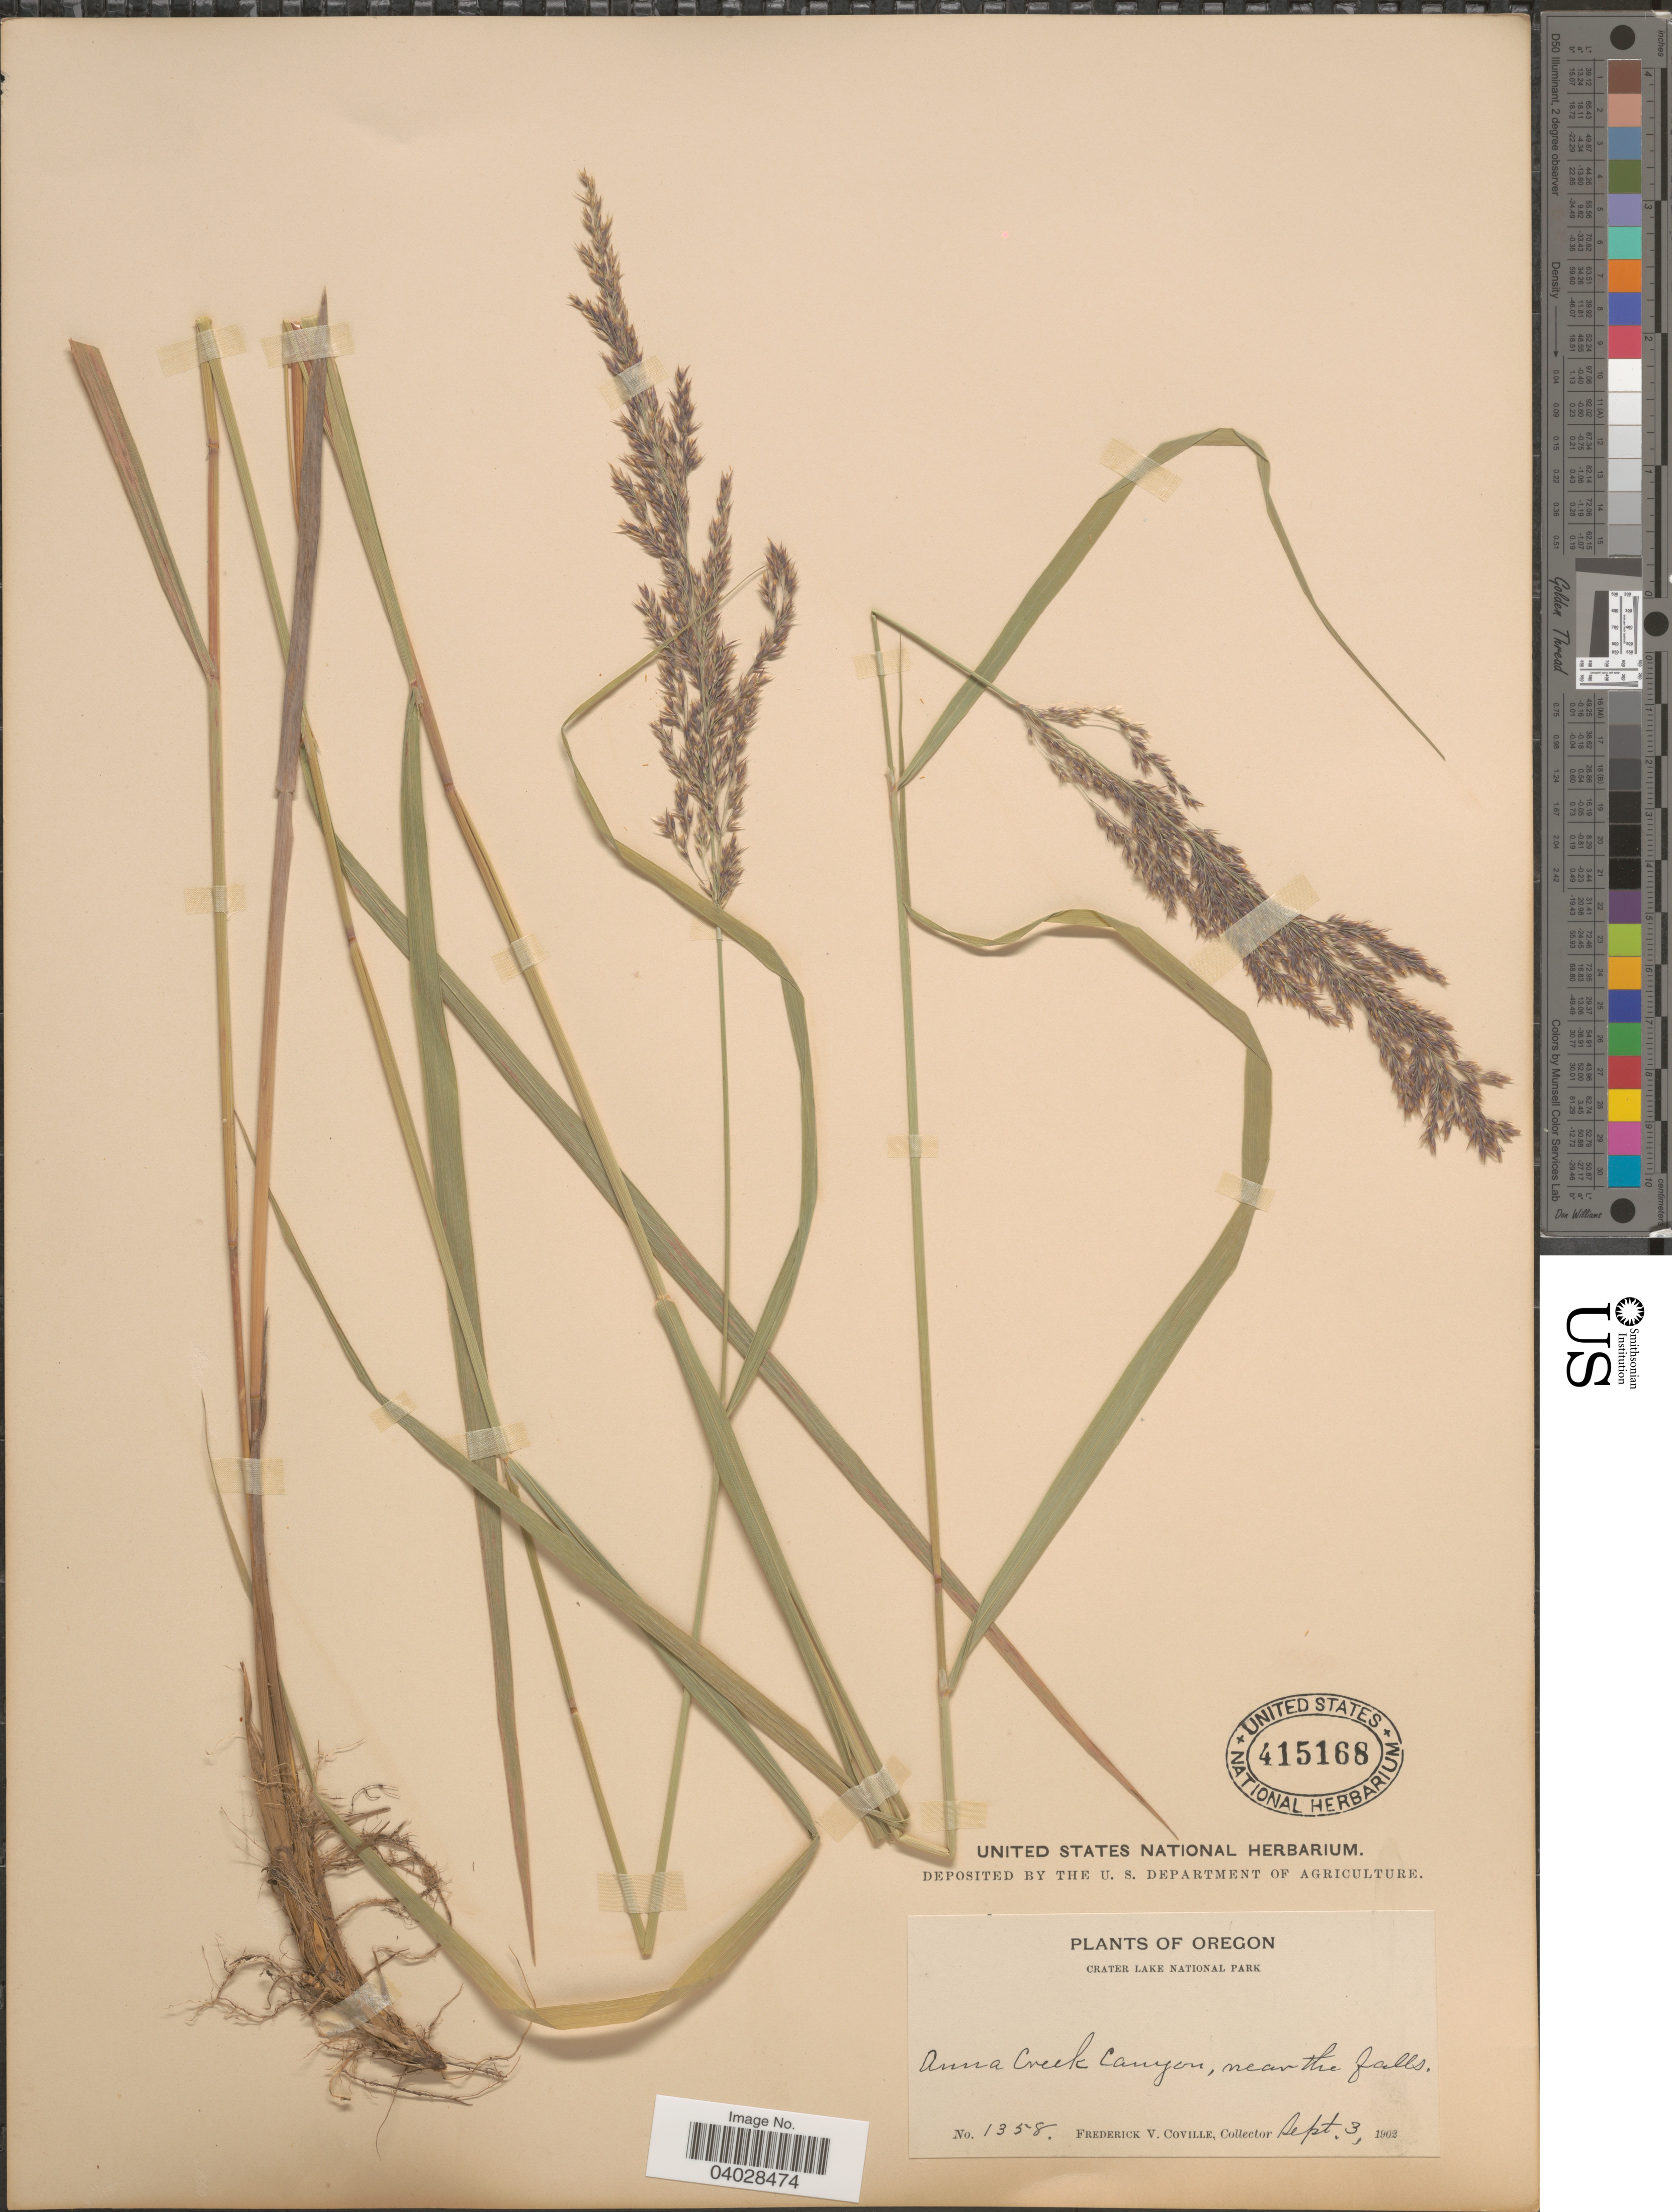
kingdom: Plantae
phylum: Tracheophyta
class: Liliopsida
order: Poales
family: Poaceae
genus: Calamagrostis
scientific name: Calamagrostis canadensis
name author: (Michx.) P. Beauv.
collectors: F. V. Coville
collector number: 1358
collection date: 1902-09-03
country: United States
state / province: Oregon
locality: Crater Lake National Park. Anna Creek Canyon, near the falls.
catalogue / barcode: US 415168